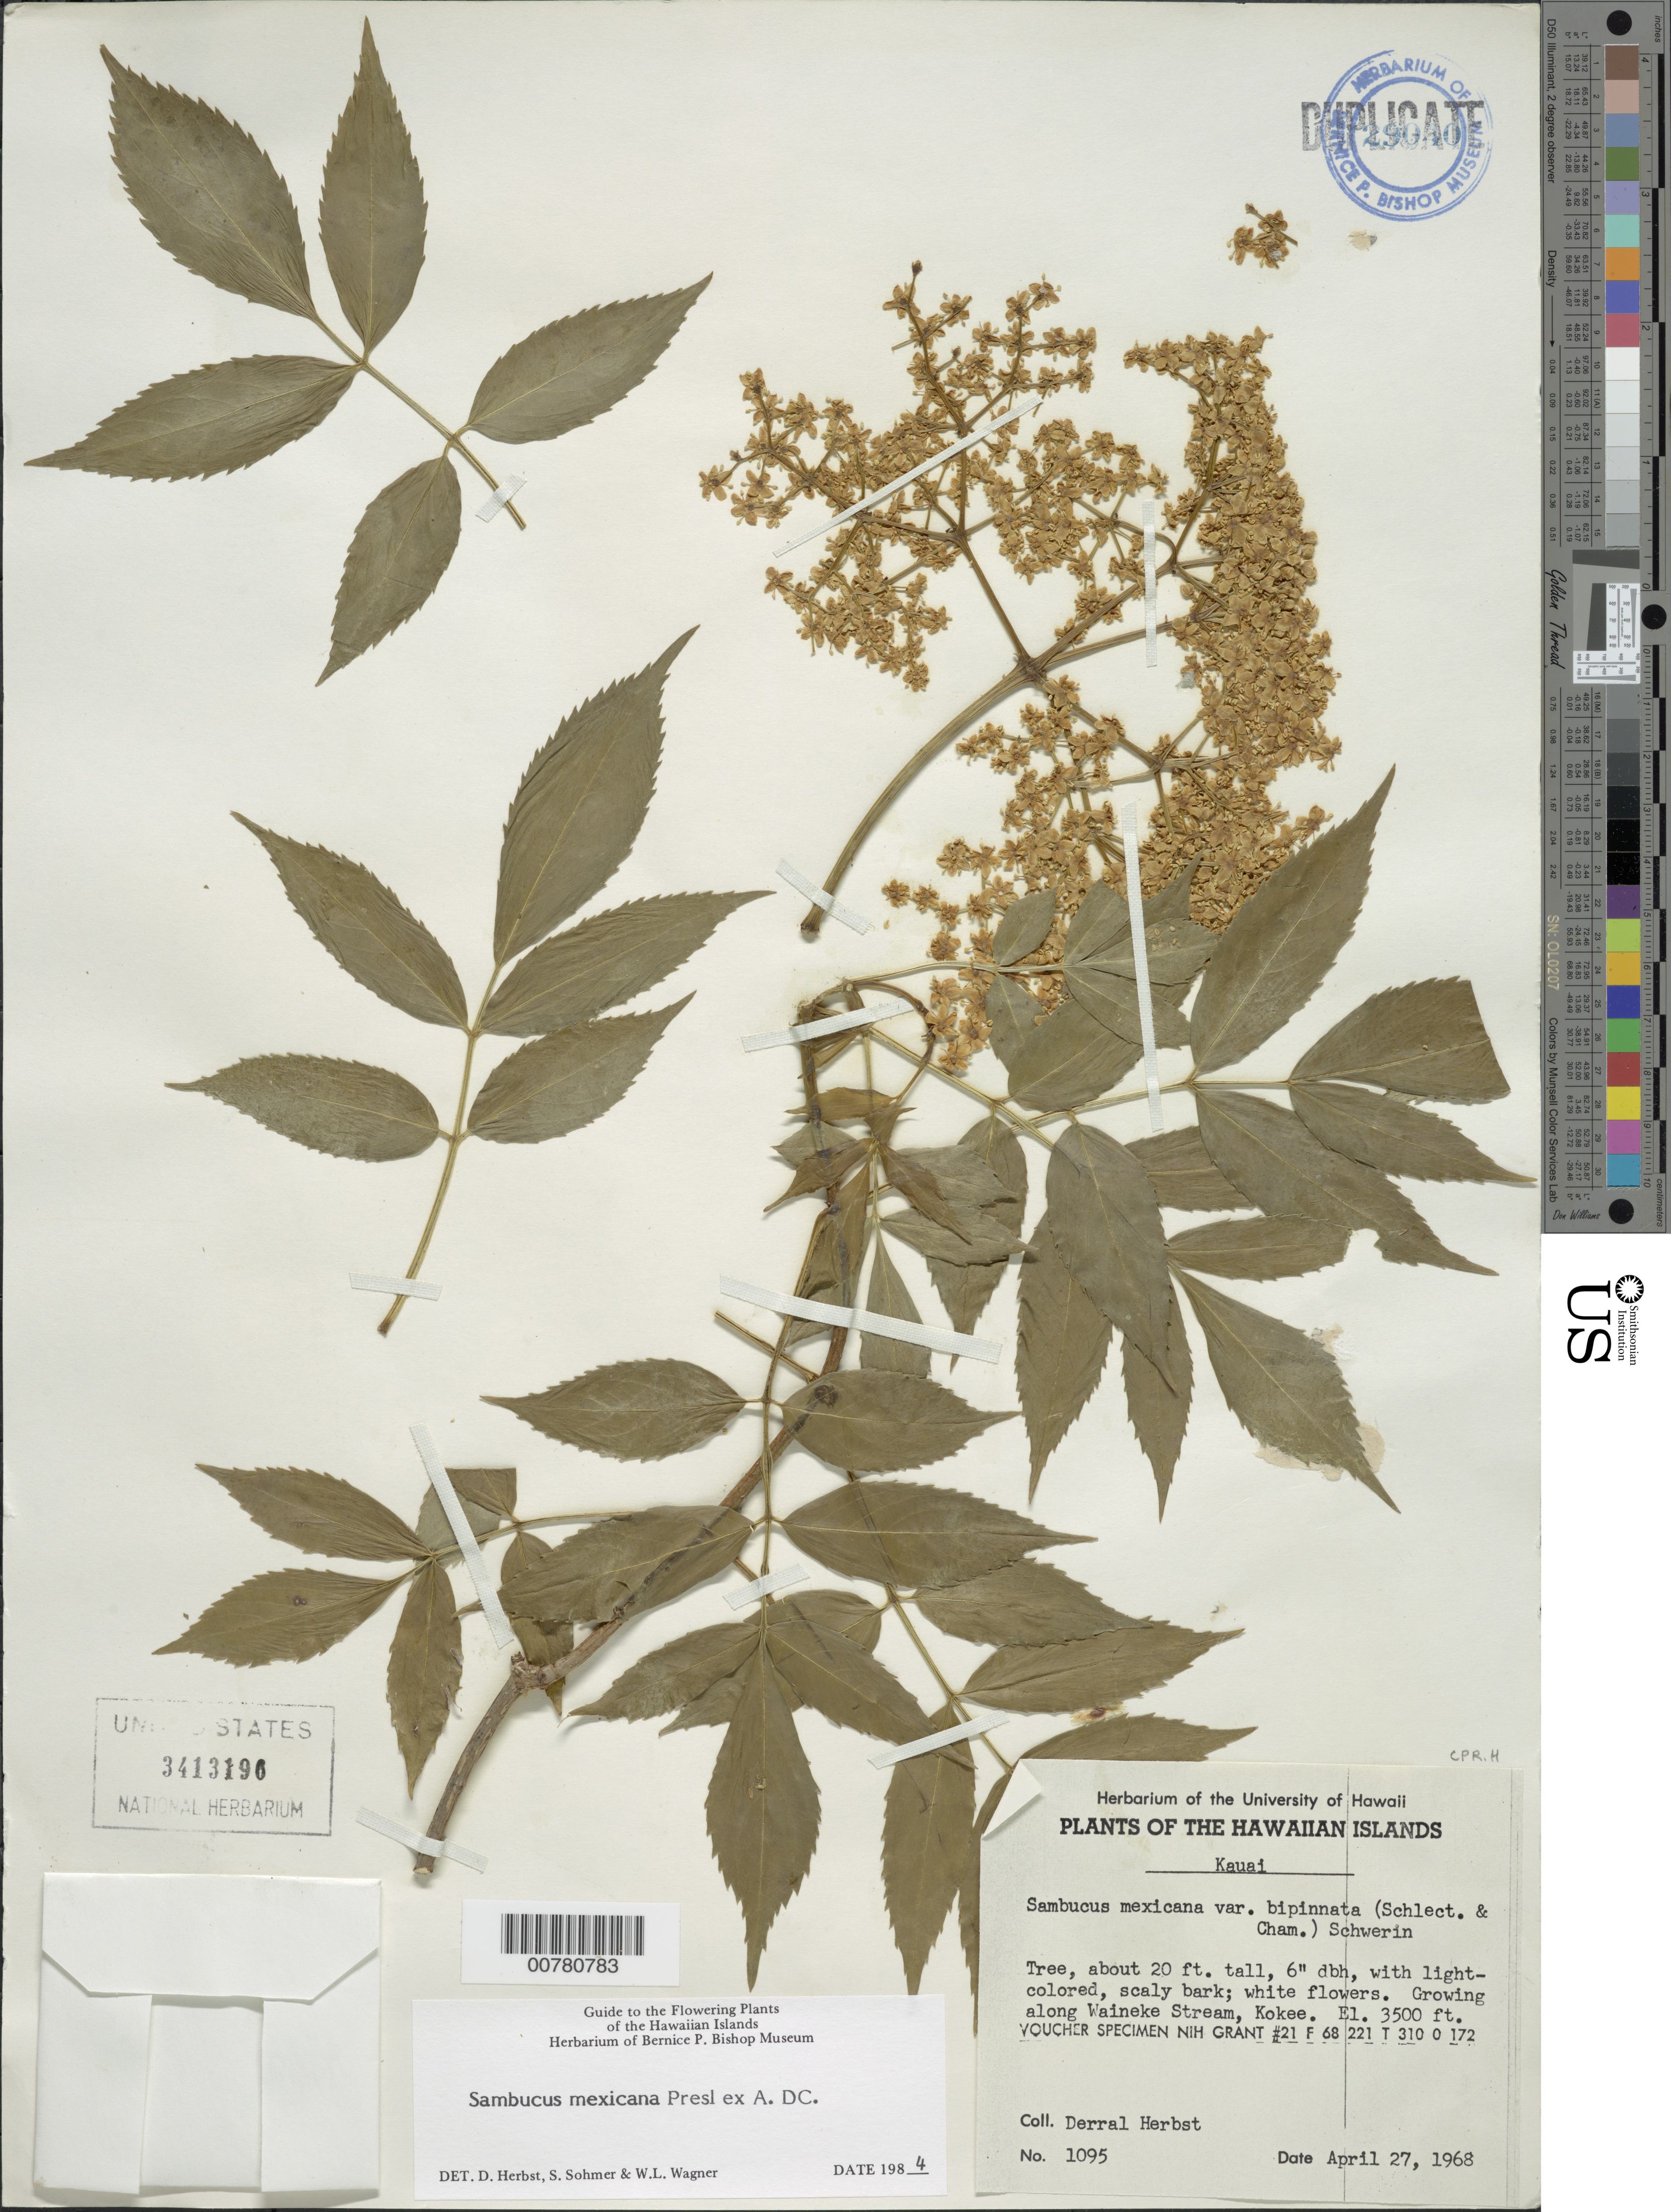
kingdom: Plantae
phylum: Tracheophyta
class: Magnoliopsida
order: Dipsacales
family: Viburnaceae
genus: Sambucus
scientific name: Sambucus canadensis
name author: L.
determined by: Whittemore, A. T.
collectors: D. R. Herbst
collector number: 1095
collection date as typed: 27 Apr 1968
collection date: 1968-04-27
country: United States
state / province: Hawaii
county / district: Kaui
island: Kaua'i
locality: Growing along Waineke Stream, Kokee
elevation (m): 1066.8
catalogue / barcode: US 3413196